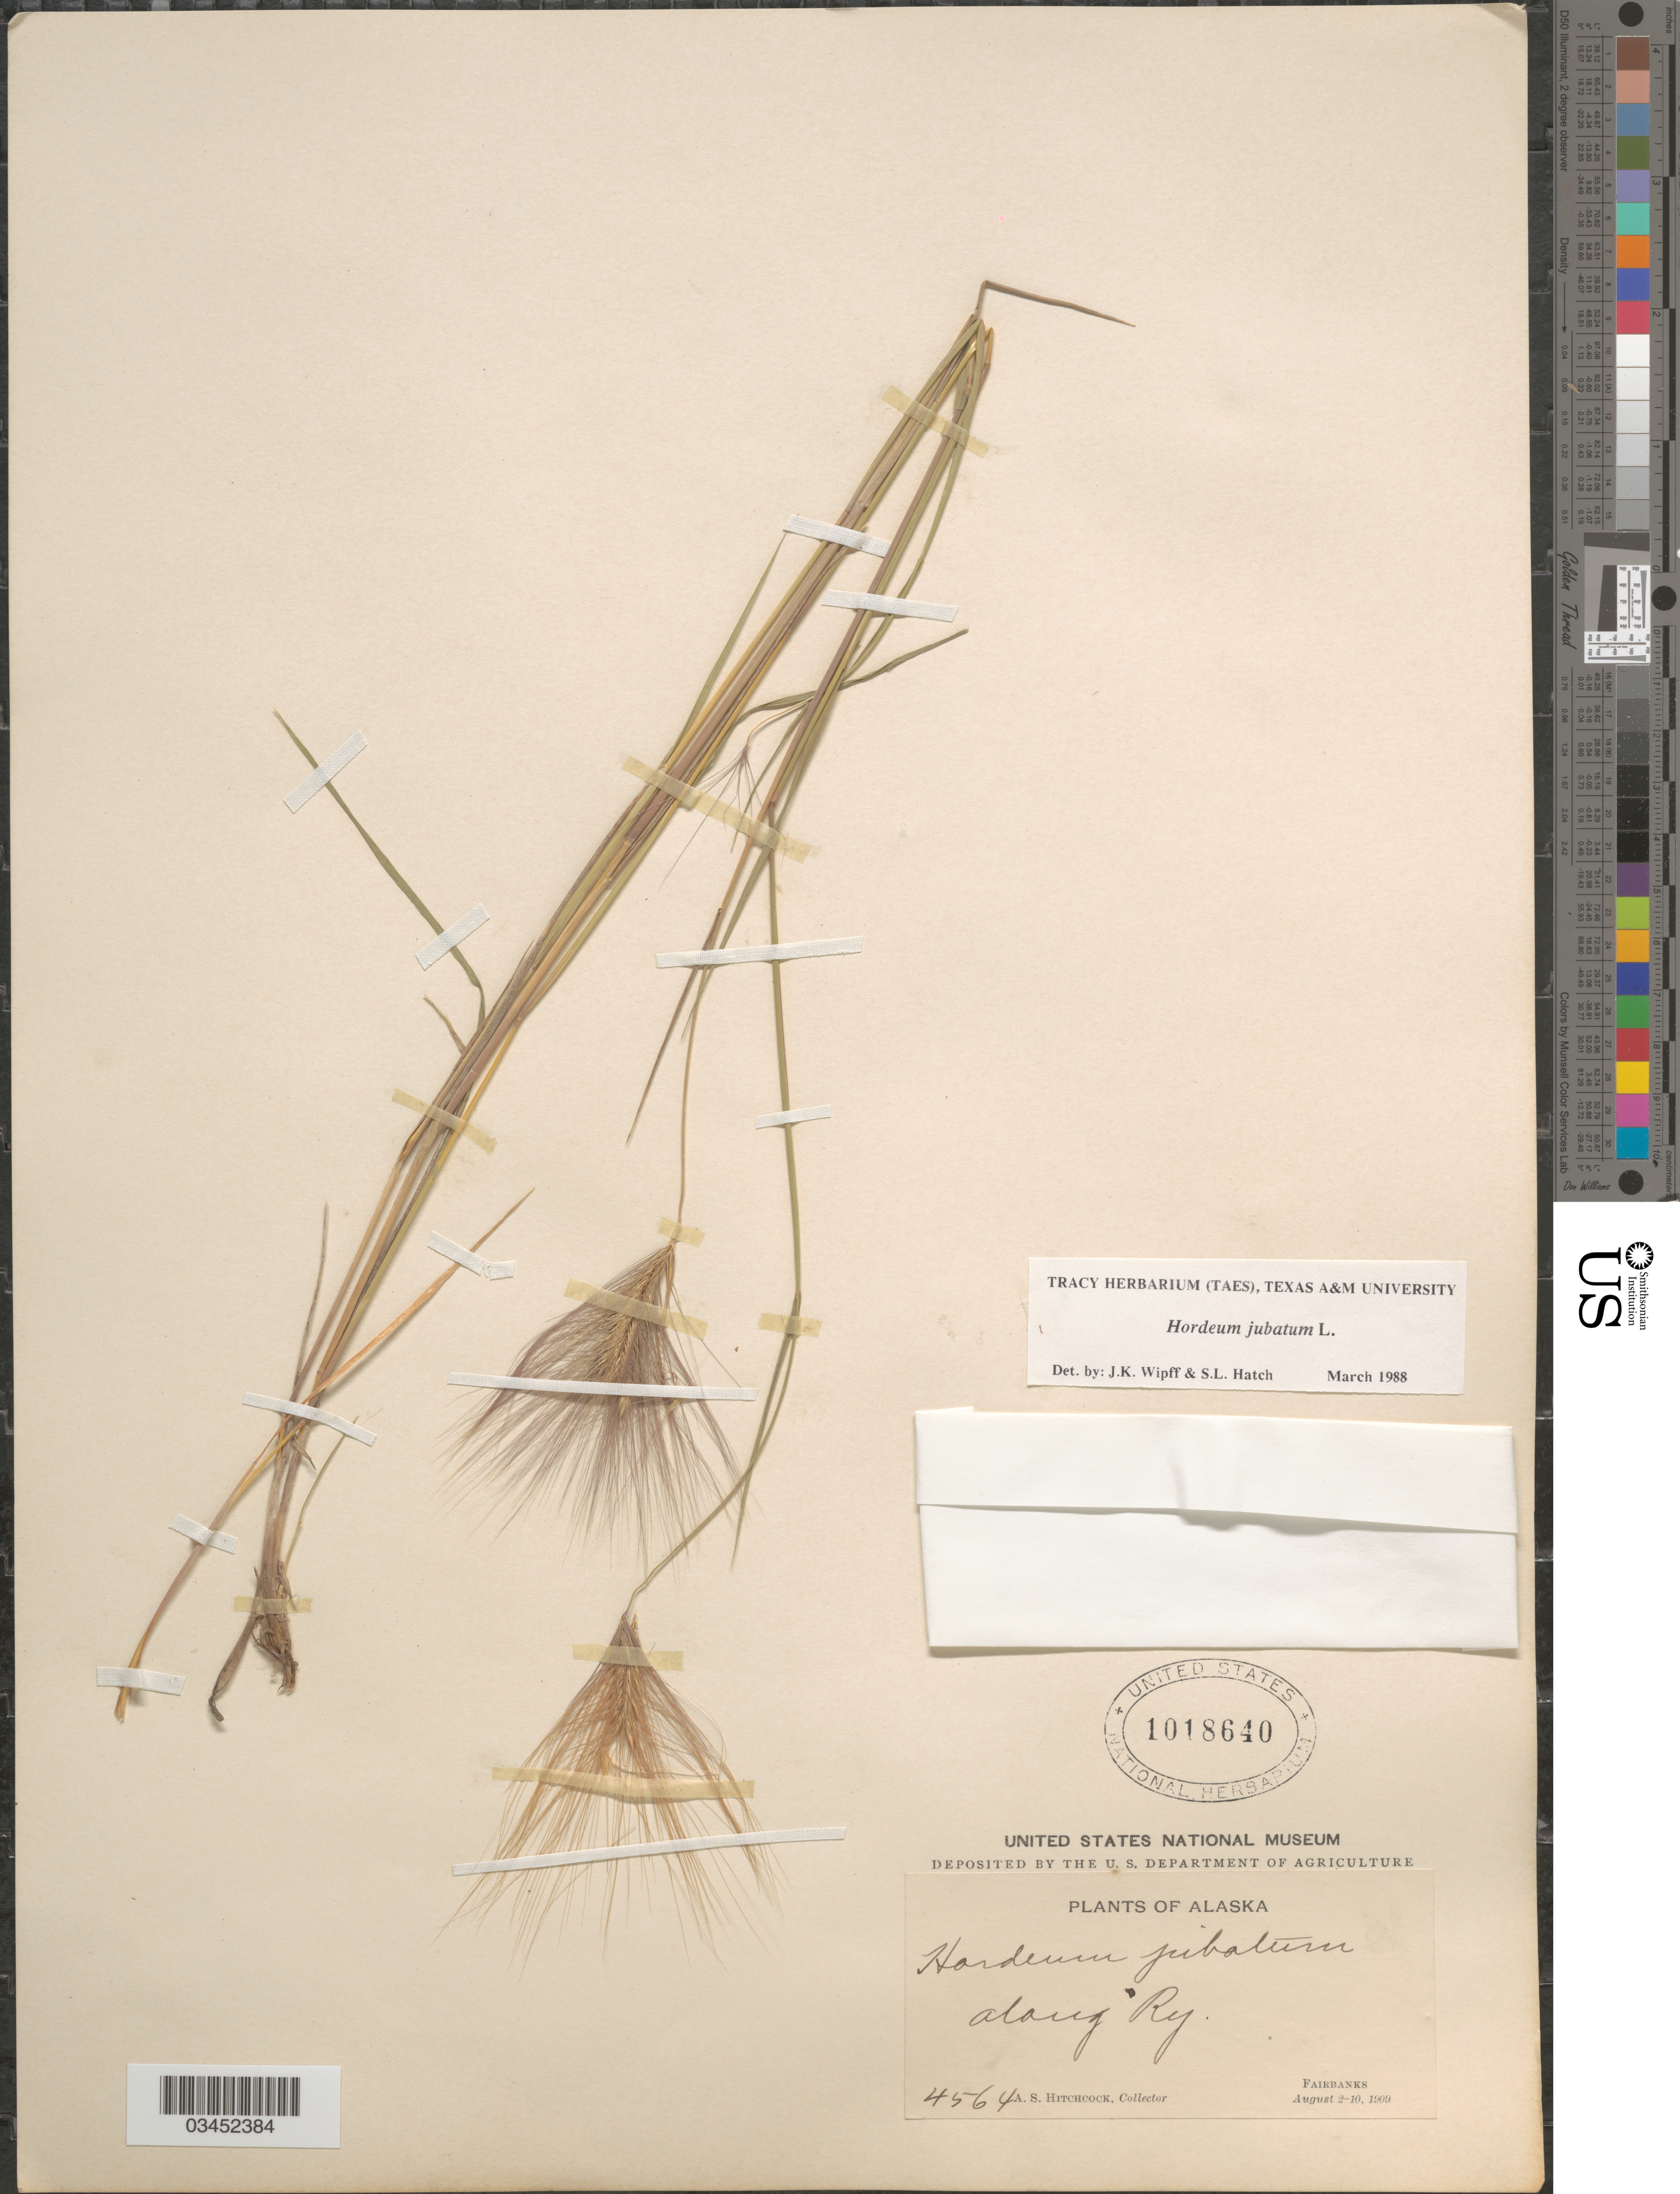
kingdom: Plantae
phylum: Tracheophyta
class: Liliopsida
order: Poales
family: Poaceae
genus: Hordeum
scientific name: Hordeum jubatum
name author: L.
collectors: A. S. Hitchcock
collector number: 4564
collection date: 1909-08-02/1909-08-10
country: United States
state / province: Alaska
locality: Along Ry. Fairbanks.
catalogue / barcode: US 1018640